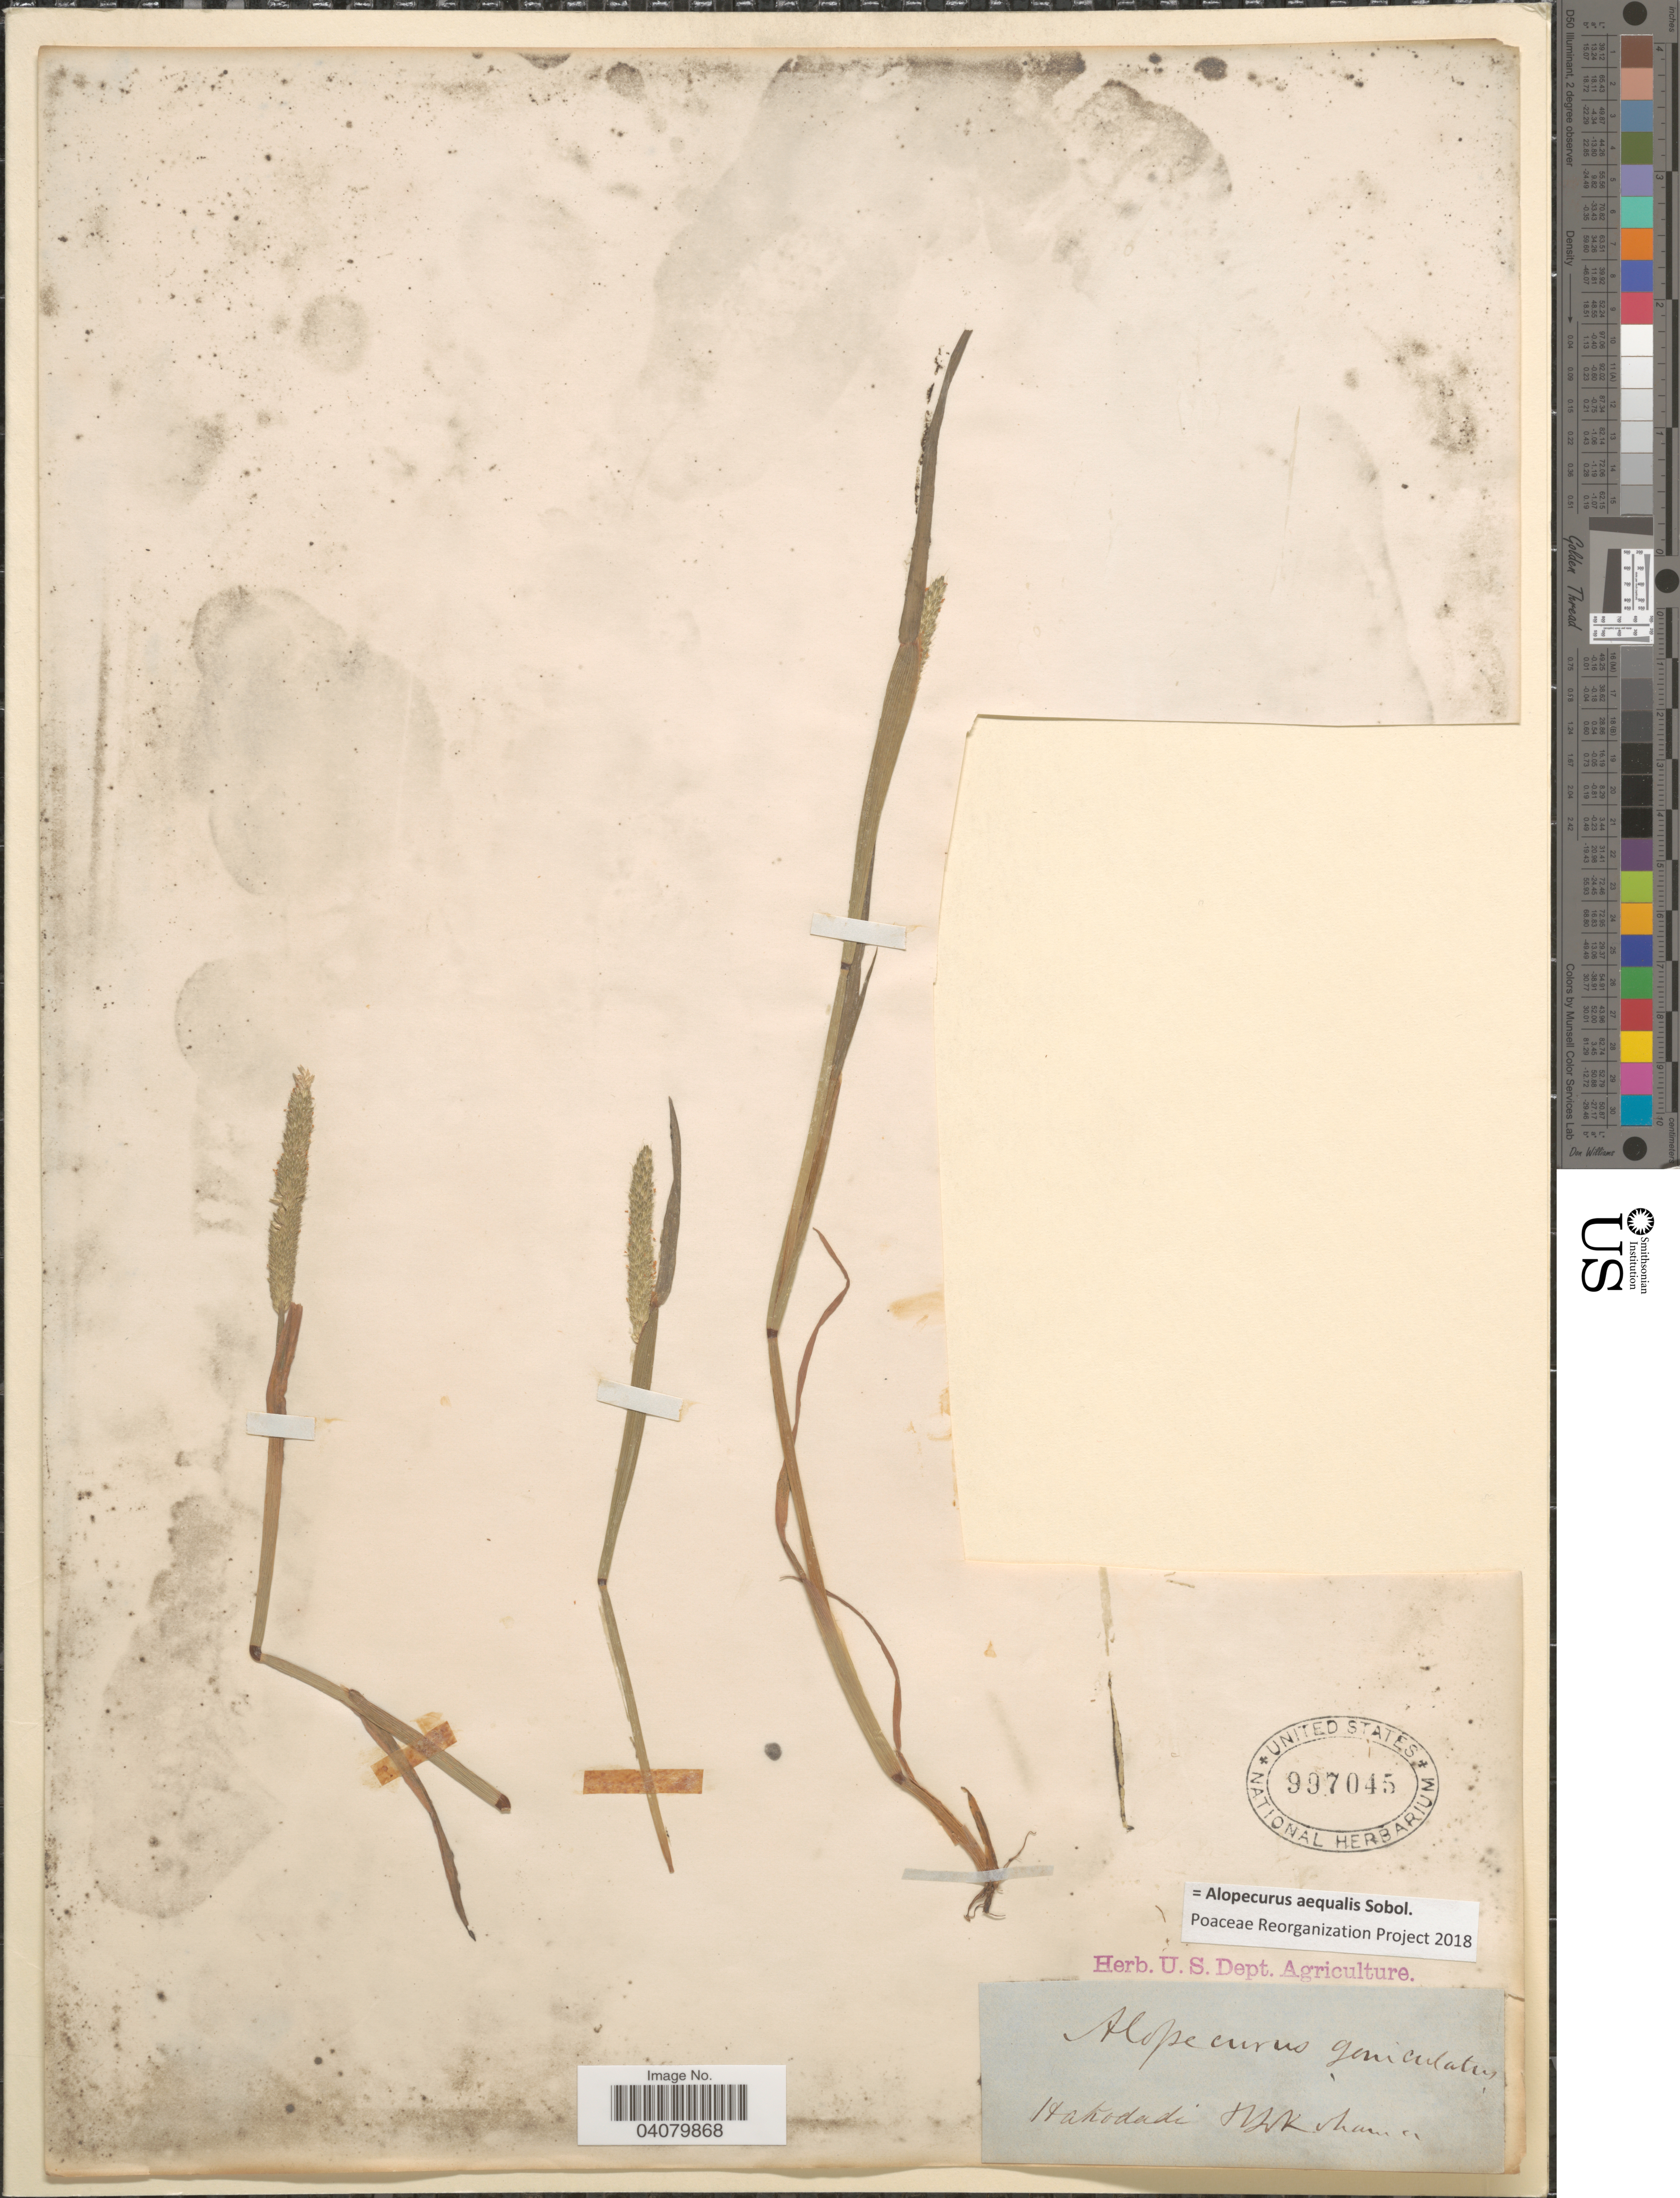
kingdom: Plantae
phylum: Tracheophyta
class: Liliopsida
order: Poales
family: Poaceae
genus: Alopecurus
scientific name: Alopecurus aequalis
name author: Sobol.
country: Japan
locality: Hakodadi. HWKShamer [interpreted].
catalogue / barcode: US 997045